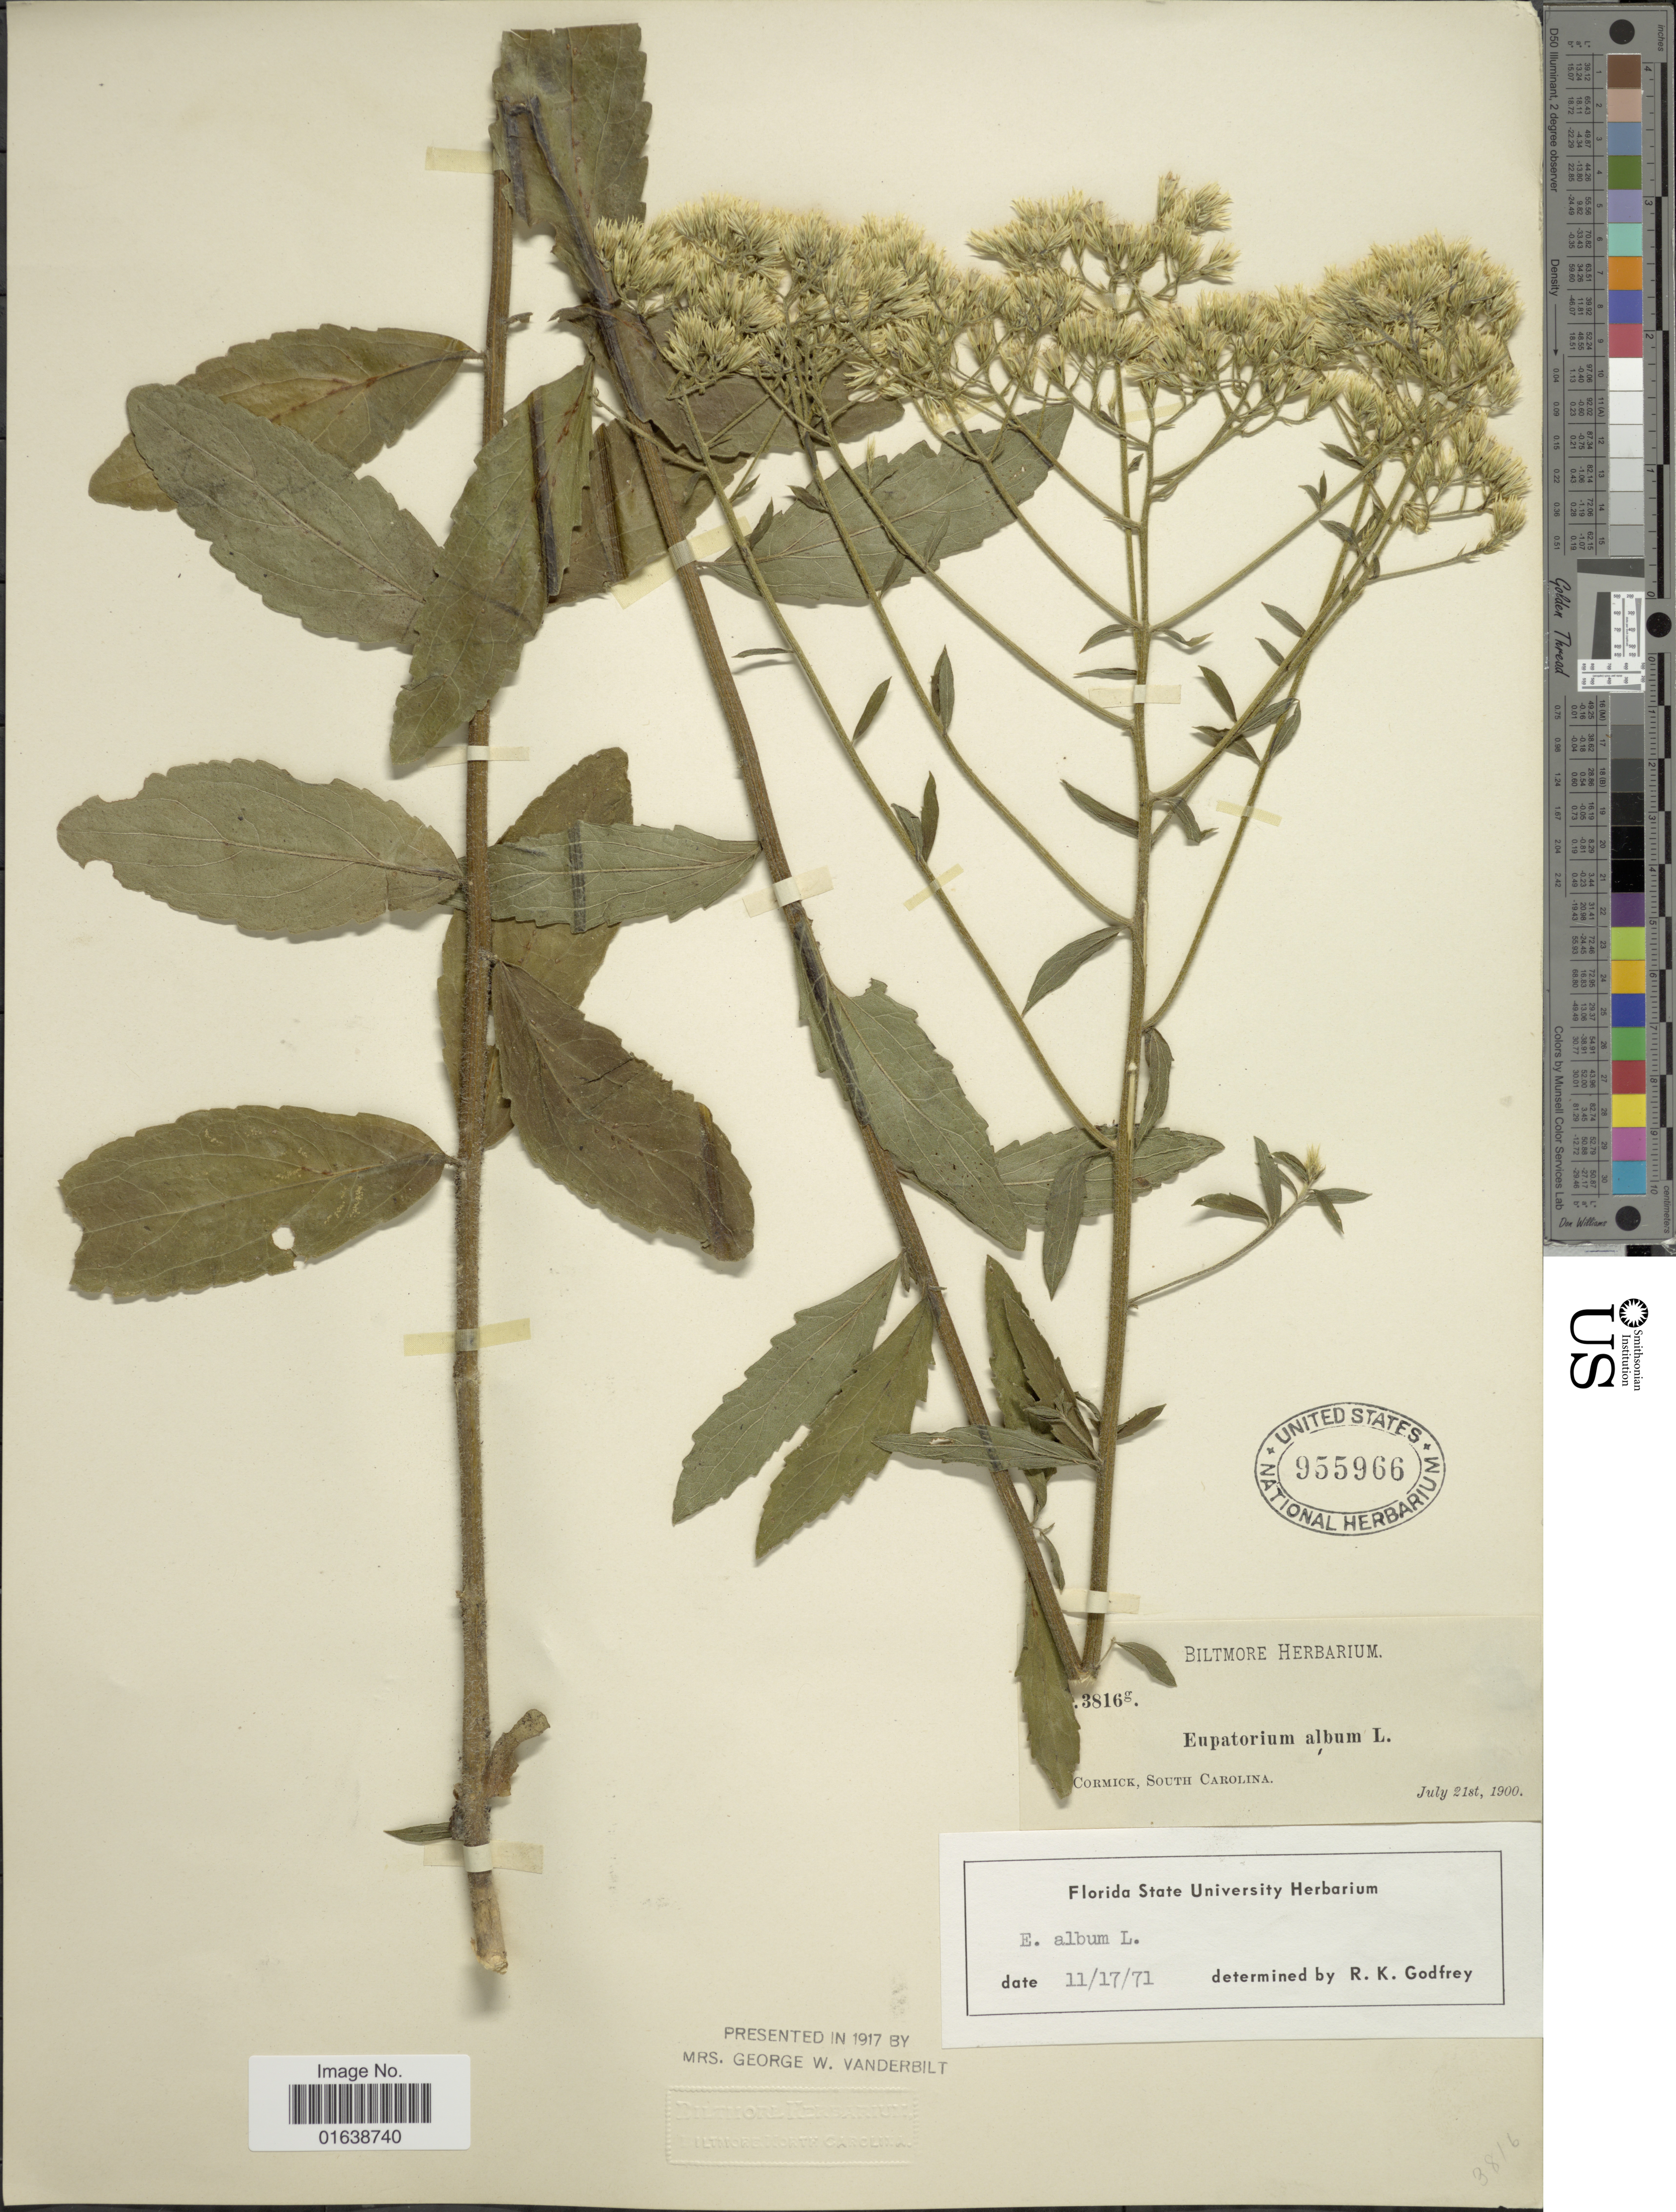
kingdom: Plantae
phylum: Tracheophyta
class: Magnoliopsida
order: Asterales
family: Asteraceae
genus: Eupatorium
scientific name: Eupatorium album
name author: L.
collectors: ex herb. Biltmore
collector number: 3816g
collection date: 1900-07-21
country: United States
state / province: South Carolina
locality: Cormick, South Carolina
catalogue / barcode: US 955966